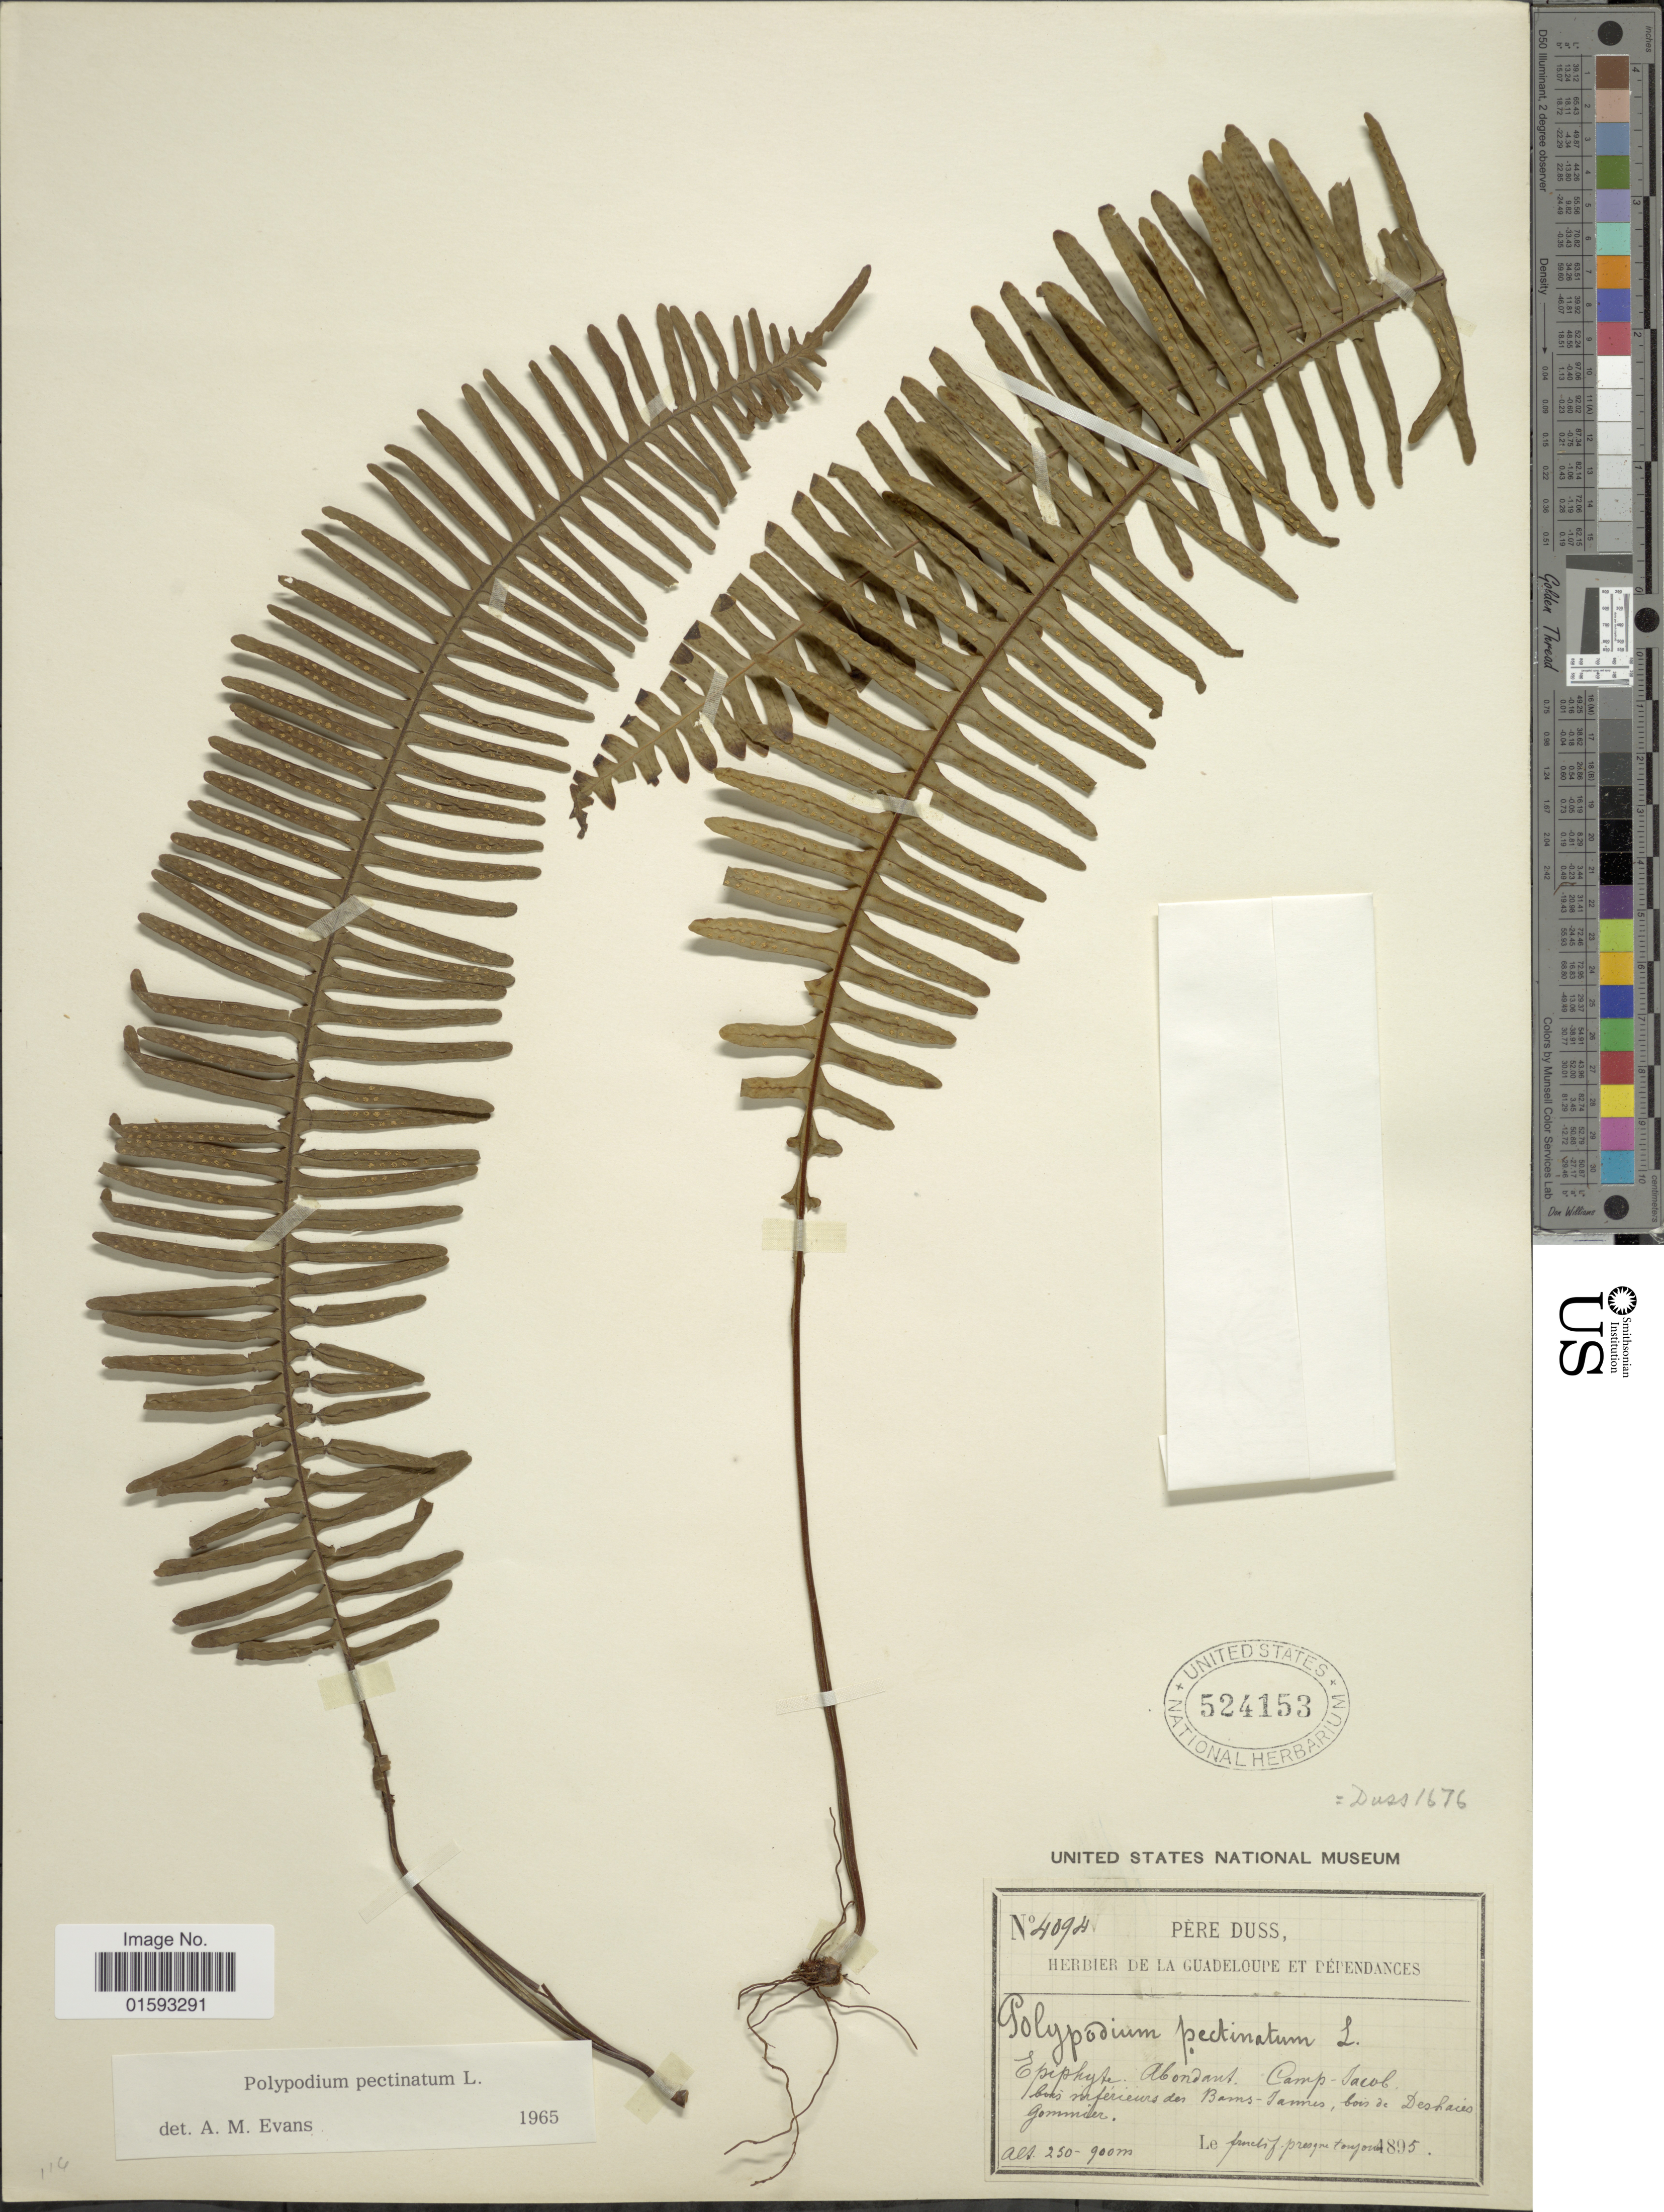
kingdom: Plantae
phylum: Tracheophyta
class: Polypodiopsida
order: Polypodiales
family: Polypodiaceae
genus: Pecluma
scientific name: Pecluma pectinata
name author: (L.) M.G. Price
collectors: Père Duss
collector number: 4094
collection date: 1895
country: Guadeloupe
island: Leeward Is.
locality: Epiphyte, Abondant. Camp Jacob, bois inferieurs des Bains-Jaunes, bois de Deshaies. Gommier.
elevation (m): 250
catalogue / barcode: US 524153